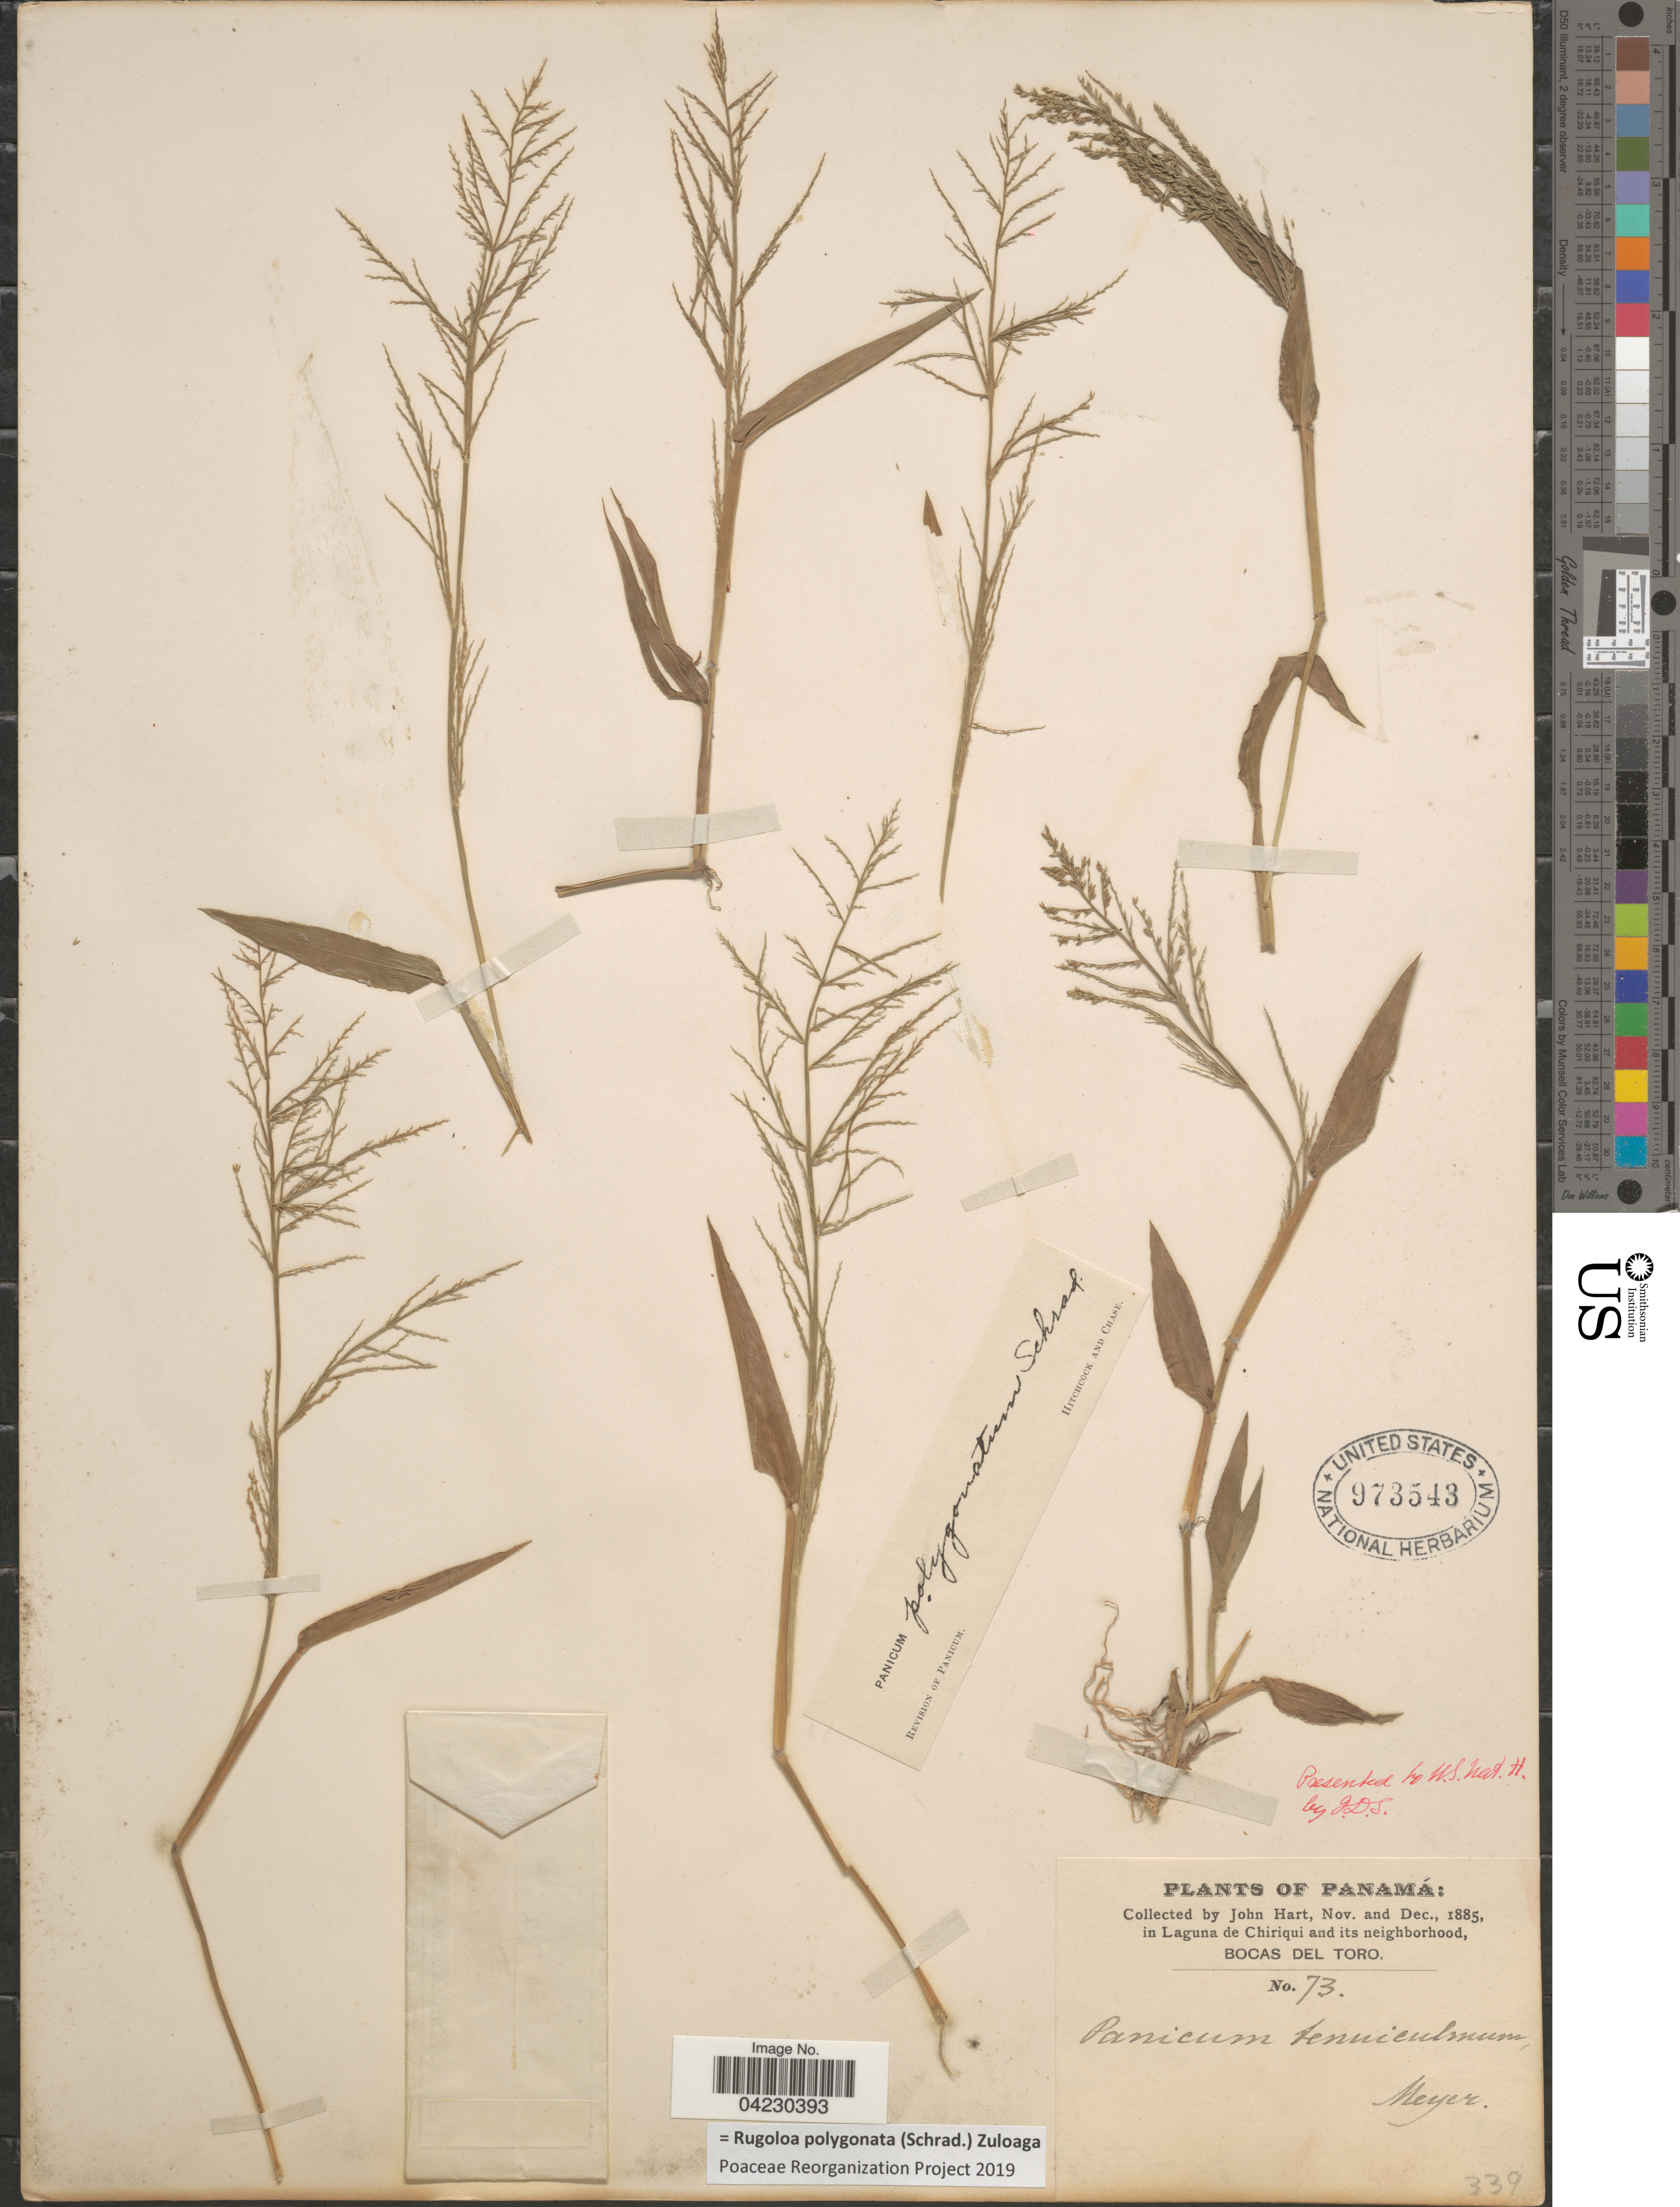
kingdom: Plantae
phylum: Tracheophyta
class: Liliopsida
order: Poales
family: Poaceae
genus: Rugoloa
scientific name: Rugoloa polygonata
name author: (Schrad.) Zuloaga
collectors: J. H. Hart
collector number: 73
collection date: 1885-11/1885-12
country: Panama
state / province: Bocas del Toro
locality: In Laguna de Chiriqui and its neighborhood.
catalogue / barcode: US 973543